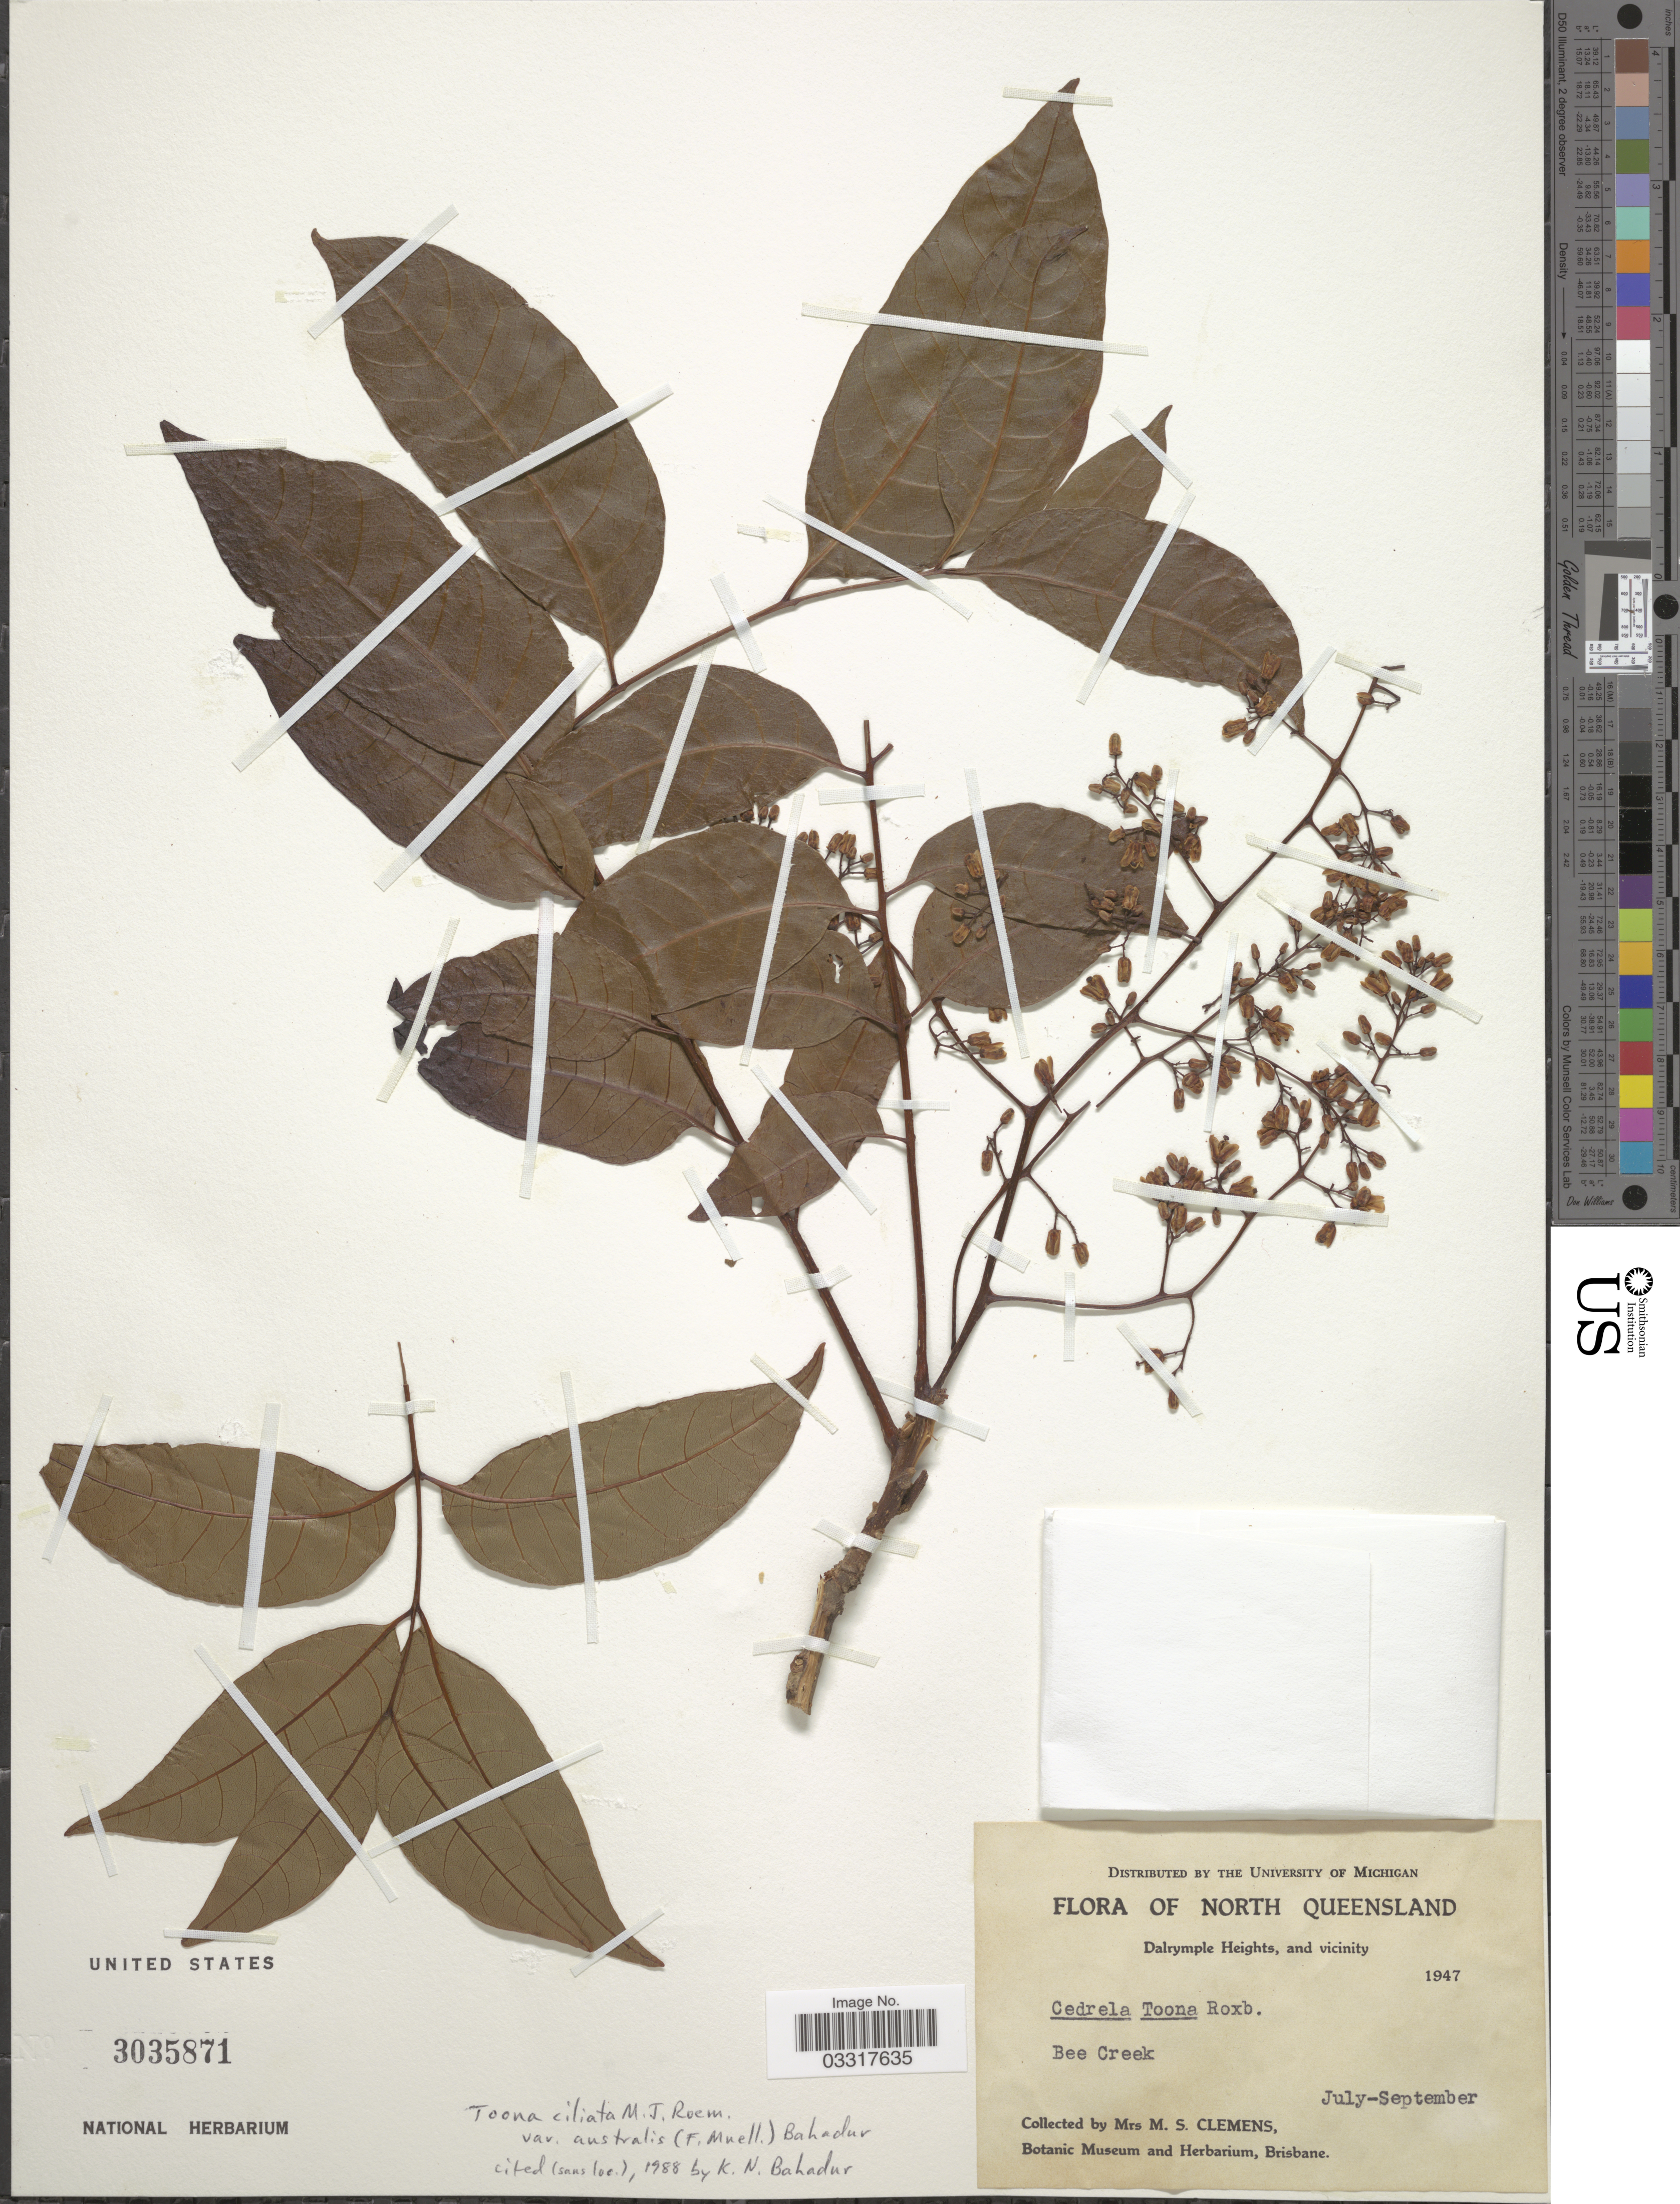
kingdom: Plantae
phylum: Tracheophyta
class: Magnoliopsida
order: Sapindales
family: Meliaceae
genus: Toona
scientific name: Toona ciliata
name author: M. Roem.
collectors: M. S. Clemens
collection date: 1947-07/1947-09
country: Australia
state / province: Queensland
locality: North Queensland, Dalrymple Heights, and vicinity, Bee Creek.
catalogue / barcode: US 3035871